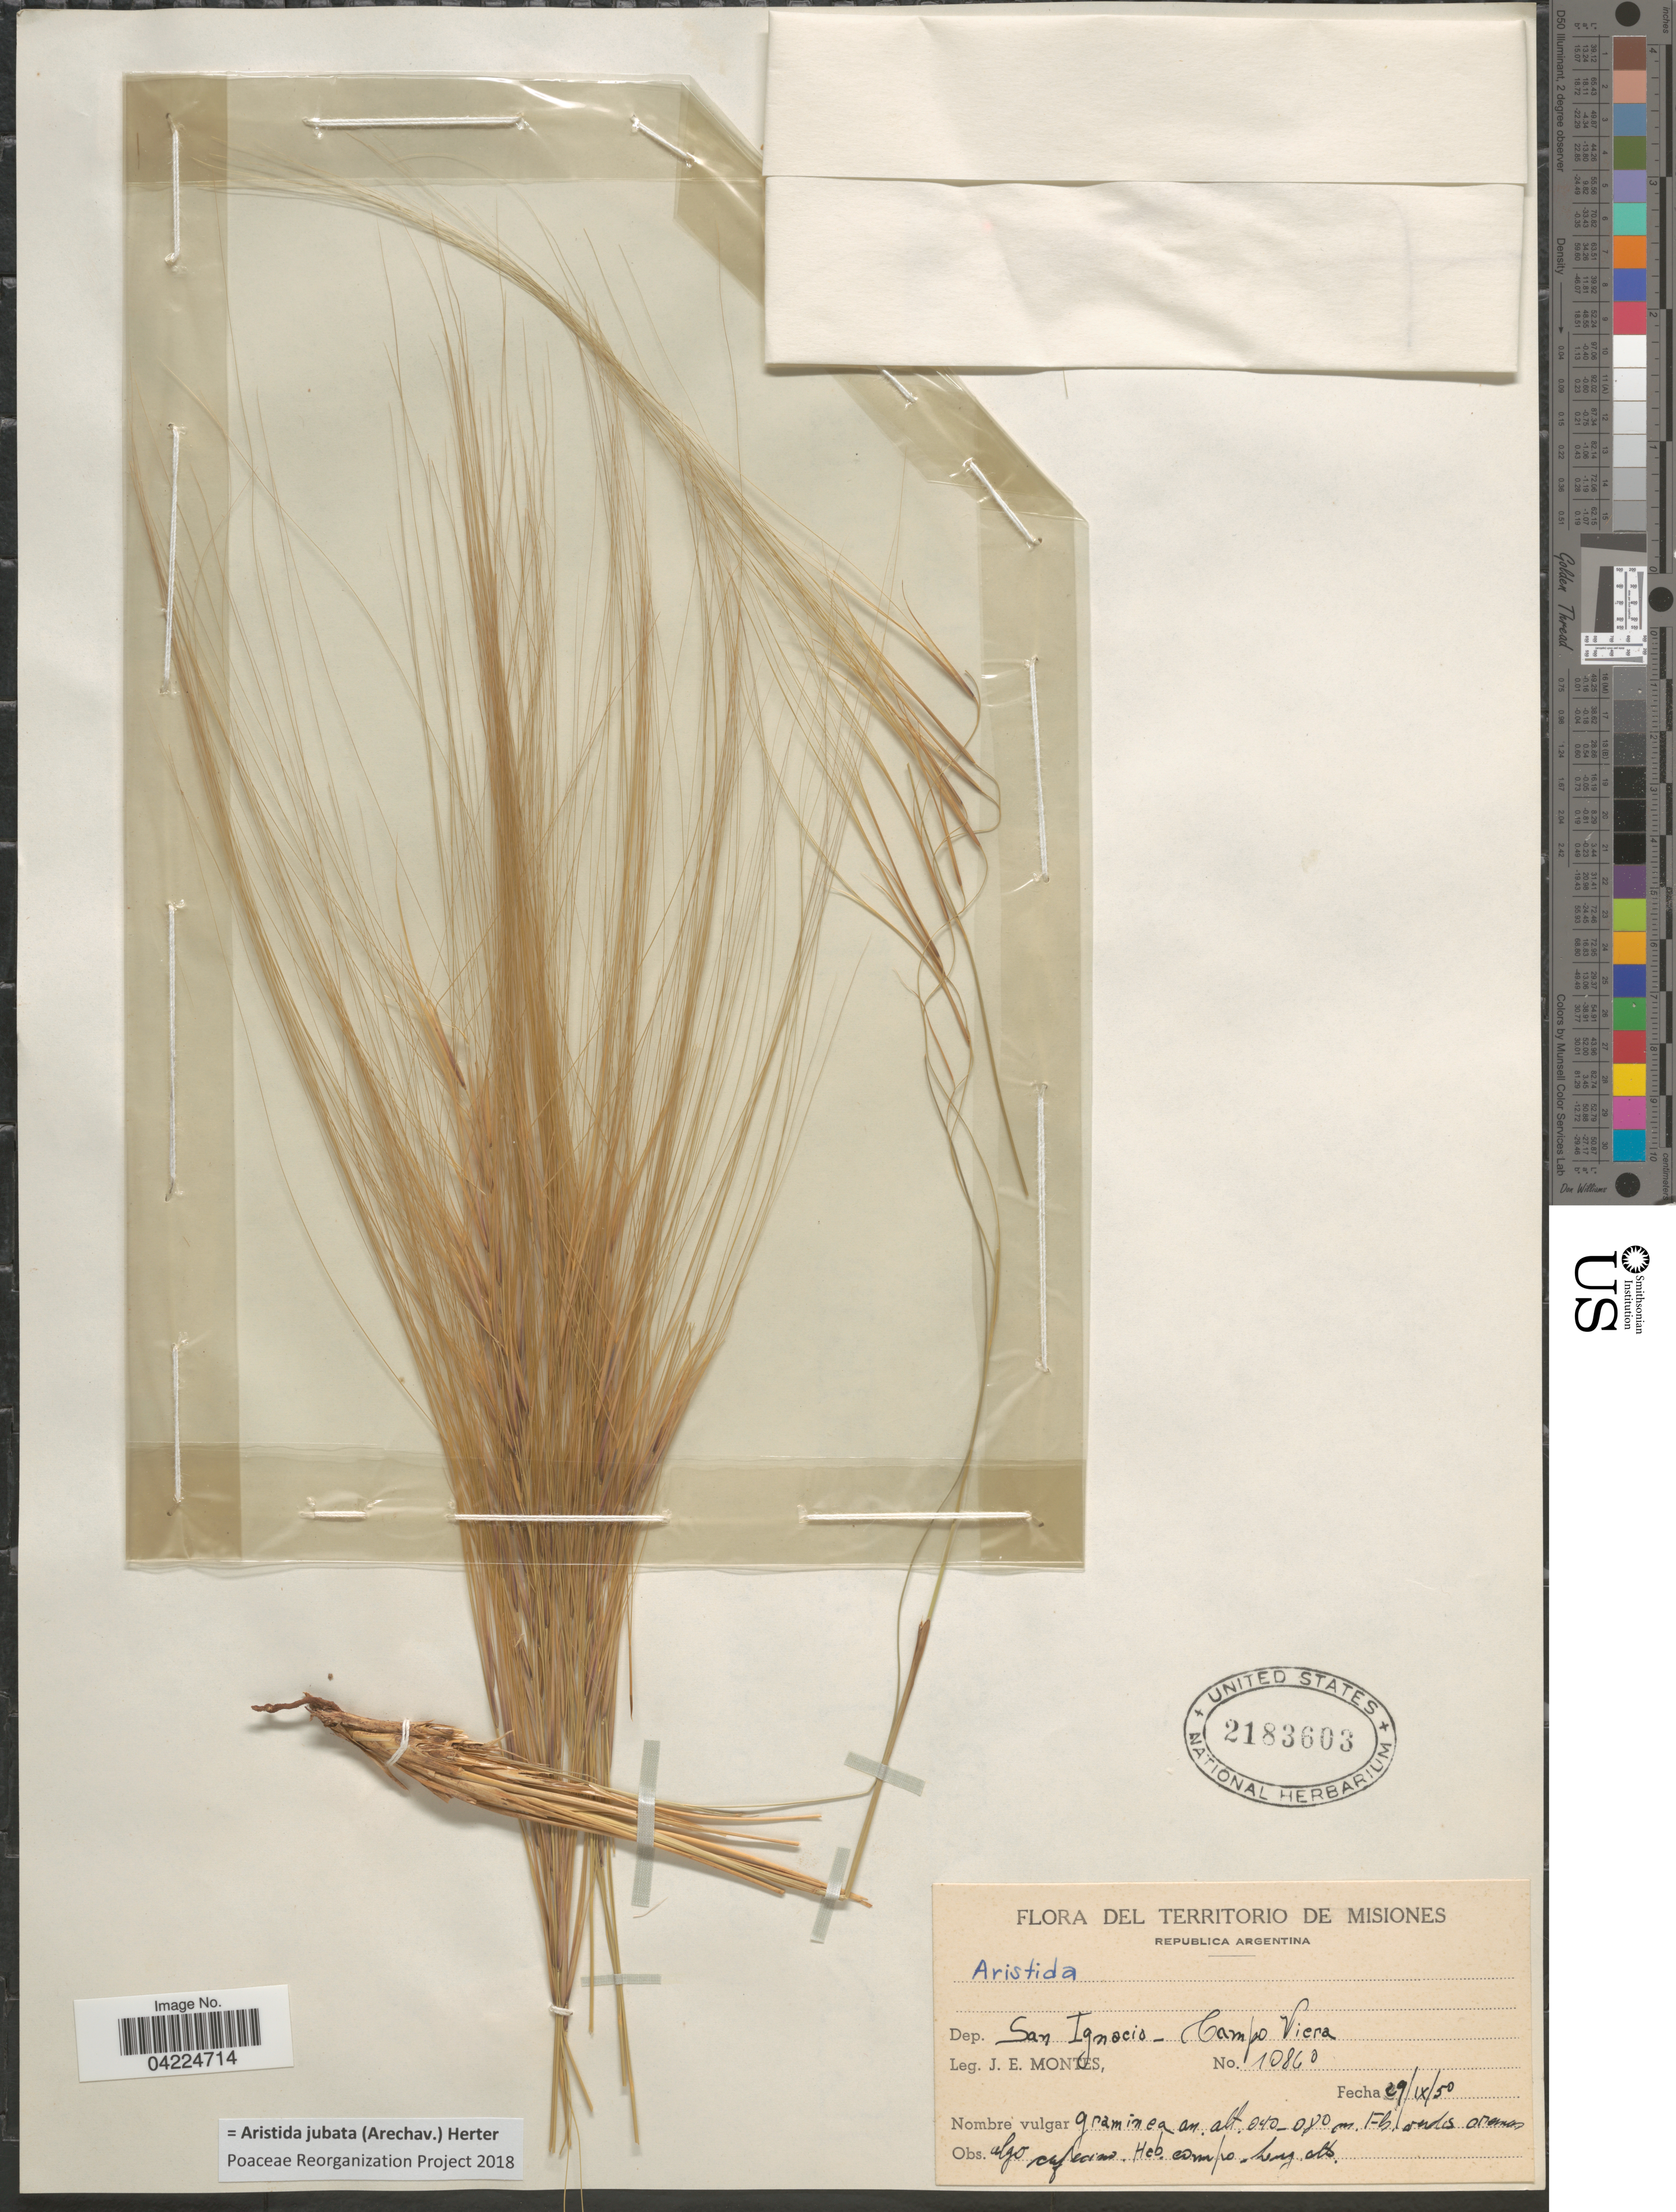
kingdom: Plantae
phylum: Tracheophyta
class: Liliopsida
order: Poales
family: Poaceae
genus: Aristida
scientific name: Aristida jubata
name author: (Arechav.) Herter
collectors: J. E. Montes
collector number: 10860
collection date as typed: Transcribed d/m/y: 29/9/50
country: Argentina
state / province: Misiones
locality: Dep. San Ignacio - Campo Viera.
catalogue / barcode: US 2183603